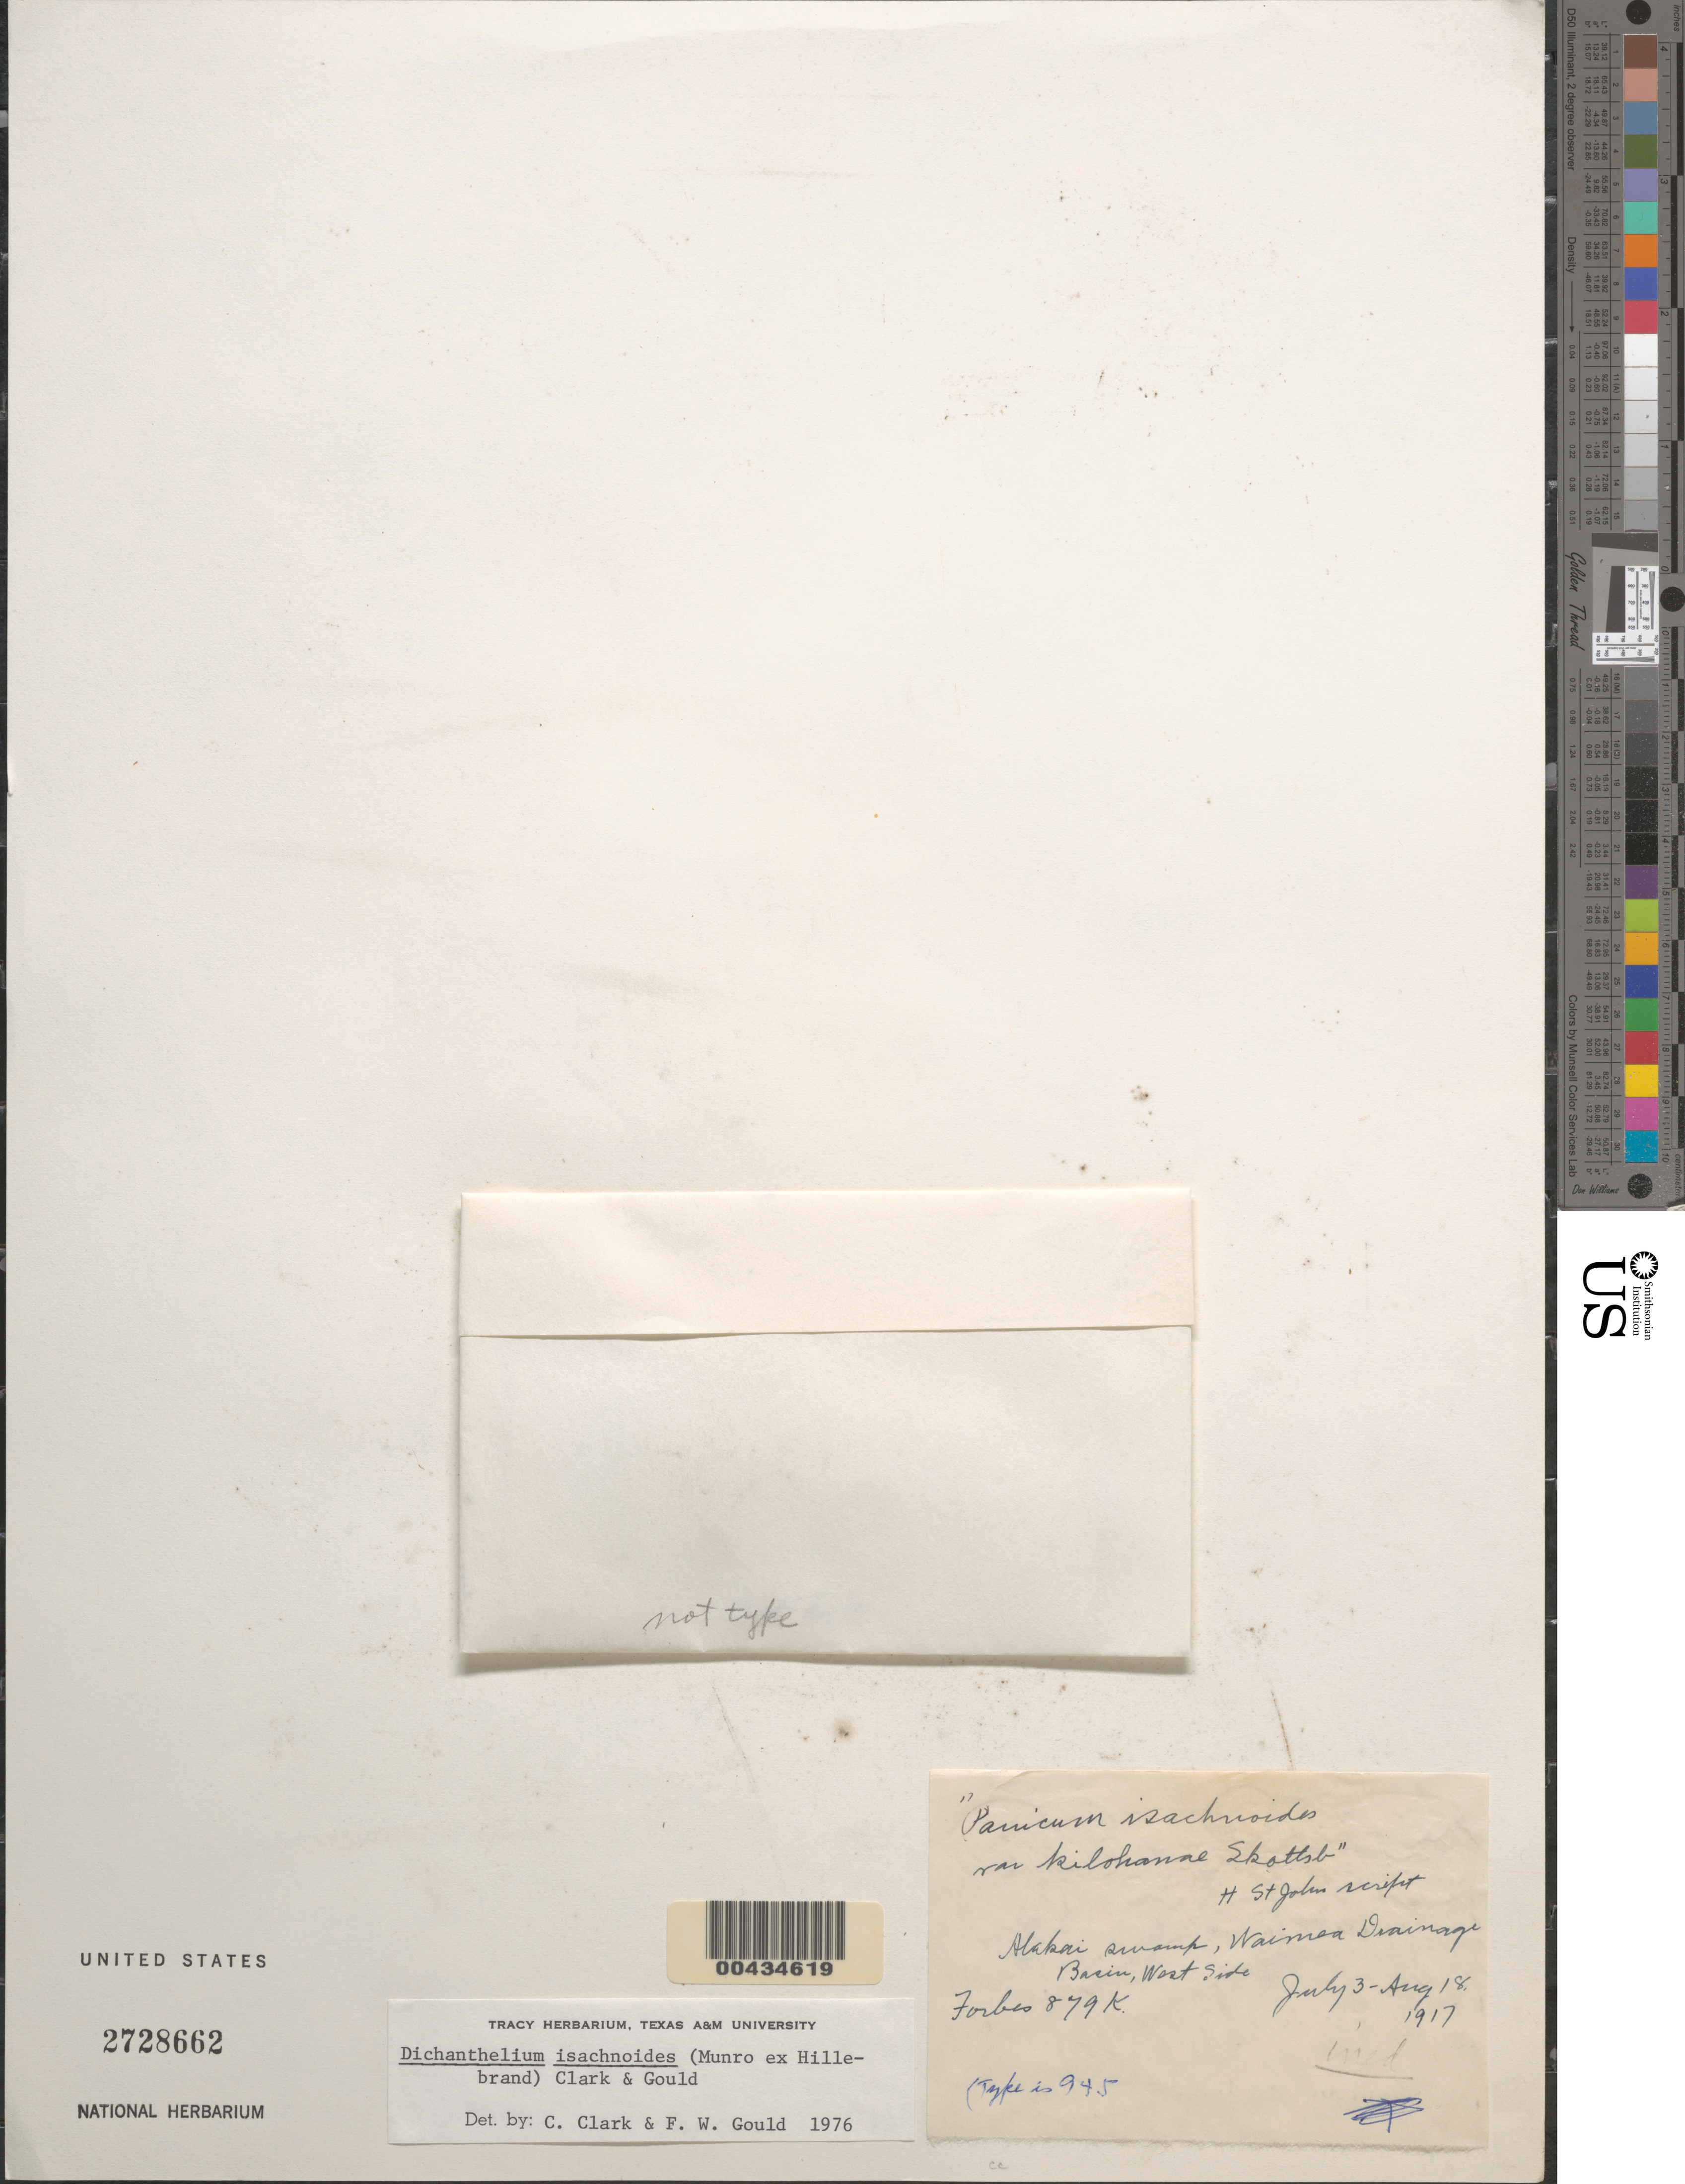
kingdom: Plantae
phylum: Tracheophyta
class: Liliopsida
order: Poales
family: Poaceae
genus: Dichanthelium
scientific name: Dichanthelium isachnoides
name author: (Munro ex Hillebr.) C.A. Clark & Gould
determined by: Clark, C. A.; Gould, F. W.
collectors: C. N. Forbes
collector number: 879 K.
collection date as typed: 3 Jul 1917 to 18 Aug 1917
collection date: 1917-07-03/1917-08-18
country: United States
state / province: Hawaii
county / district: Kauai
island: Kaua'i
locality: Alakai Swamp, Waimea Drainage Basin, W side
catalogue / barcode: US 2728662